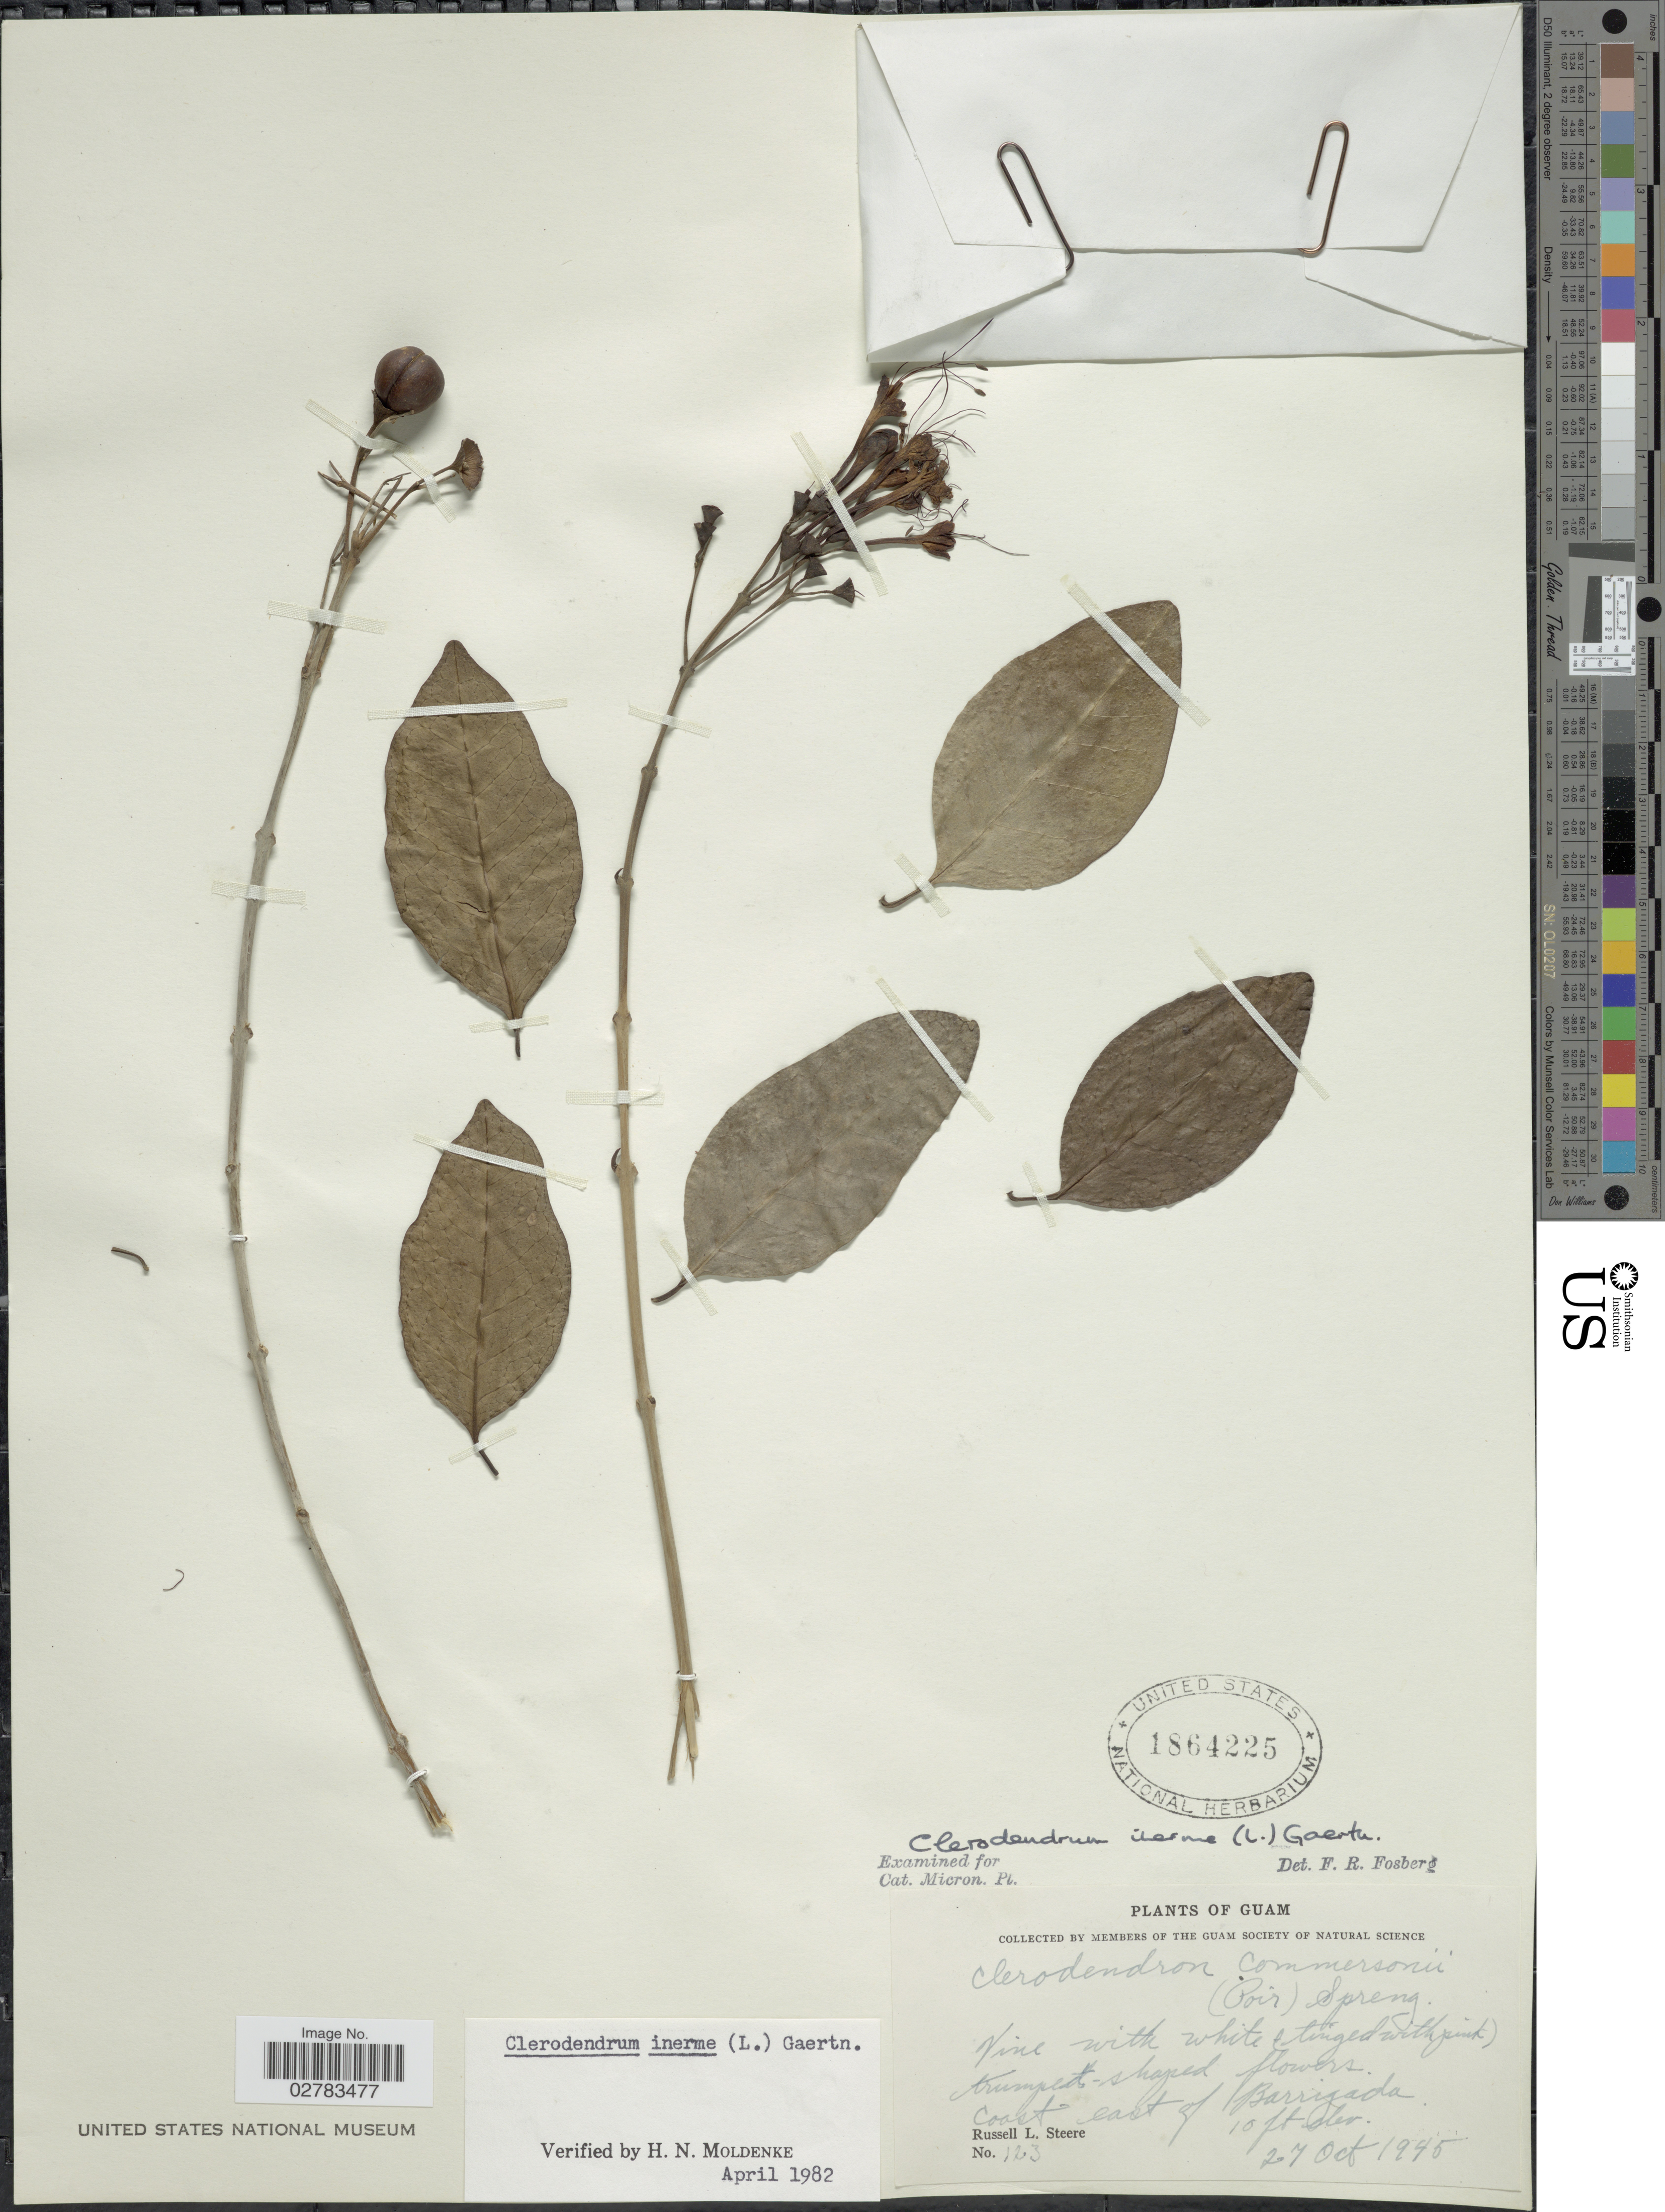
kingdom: Plantae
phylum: Tracheophyta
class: Magnoliopsida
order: Lamiales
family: Lamiaceae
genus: Clerodendrum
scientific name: Clerodendrum inerme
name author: (L.) Gaertn.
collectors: R. L. Steere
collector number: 123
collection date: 1945-10-27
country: Guam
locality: Coast east of Barrigada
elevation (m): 3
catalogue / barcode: US 1864225